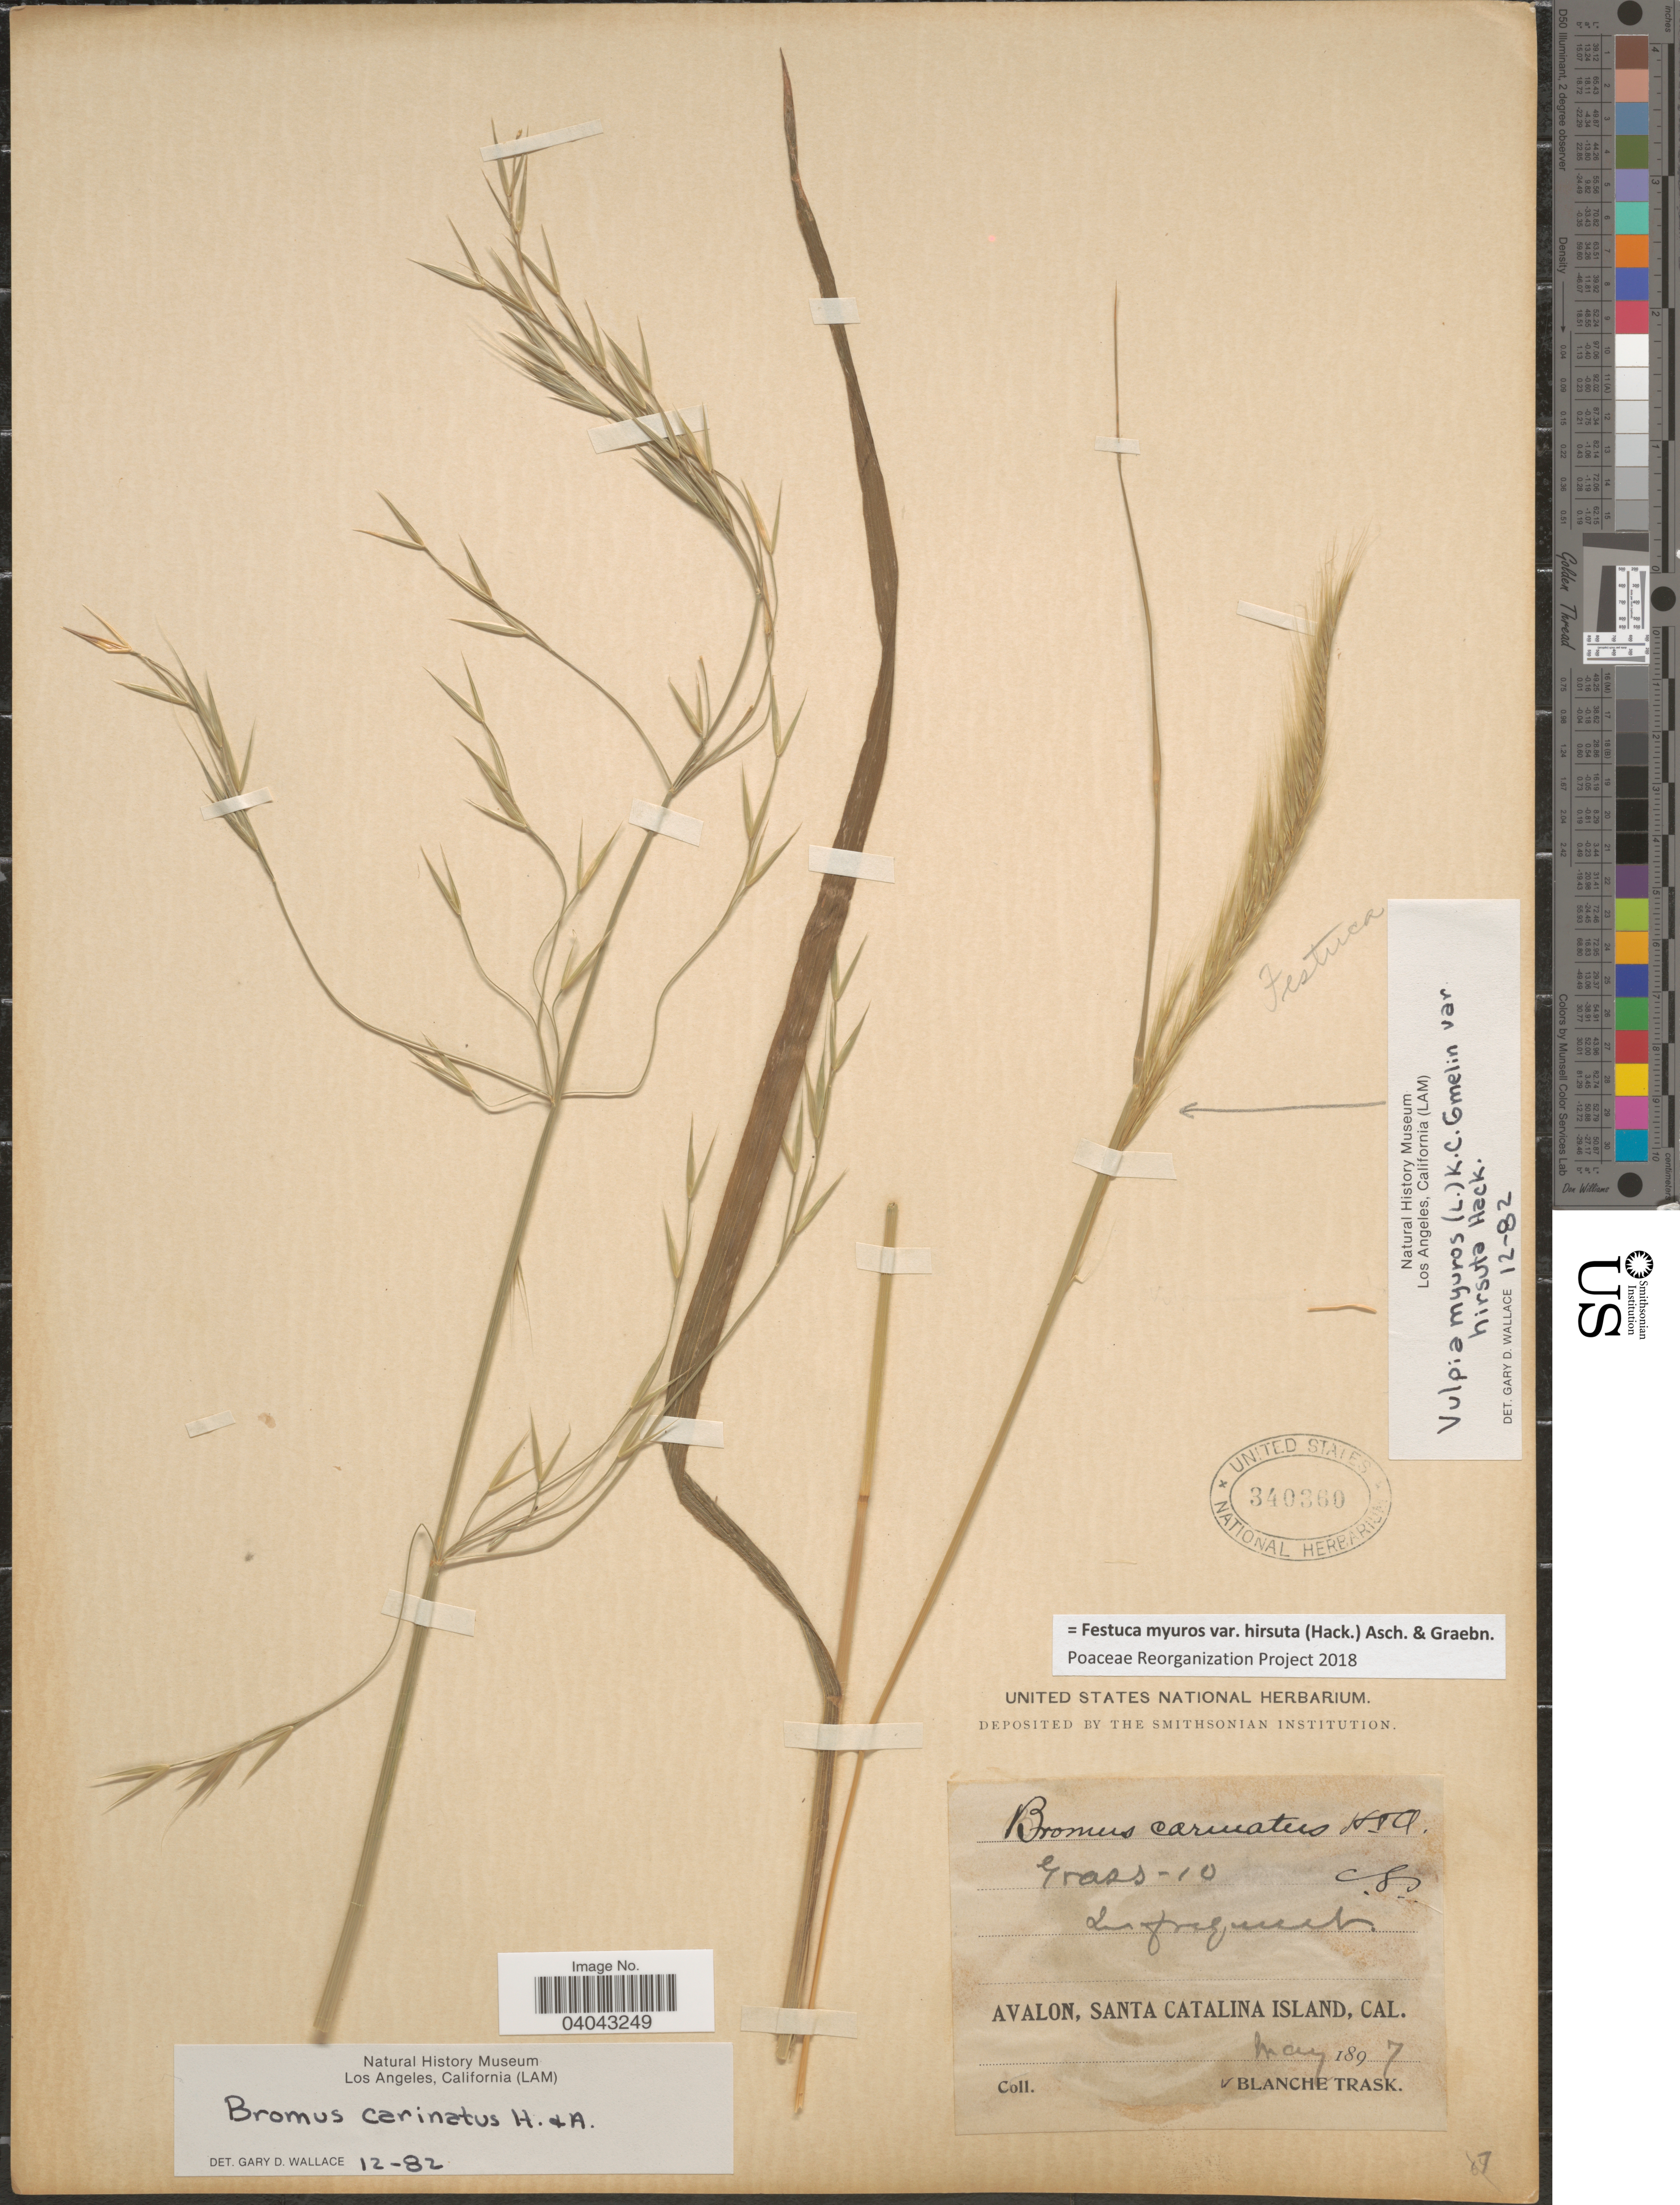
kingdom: Plantae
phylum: Tracheophyta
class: Liliopsida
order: Poales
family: Poaceae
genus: Festuca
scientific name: Festuca myuros var. hirsuta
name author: (Hack.) Asch. & Graebn.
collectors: B. Trask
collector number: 10?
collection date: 1897-05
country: United States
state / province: California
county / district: Los Angeles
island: Santa Catalina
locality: Avalon, Santa Catalina Island.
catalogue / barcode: US 340360